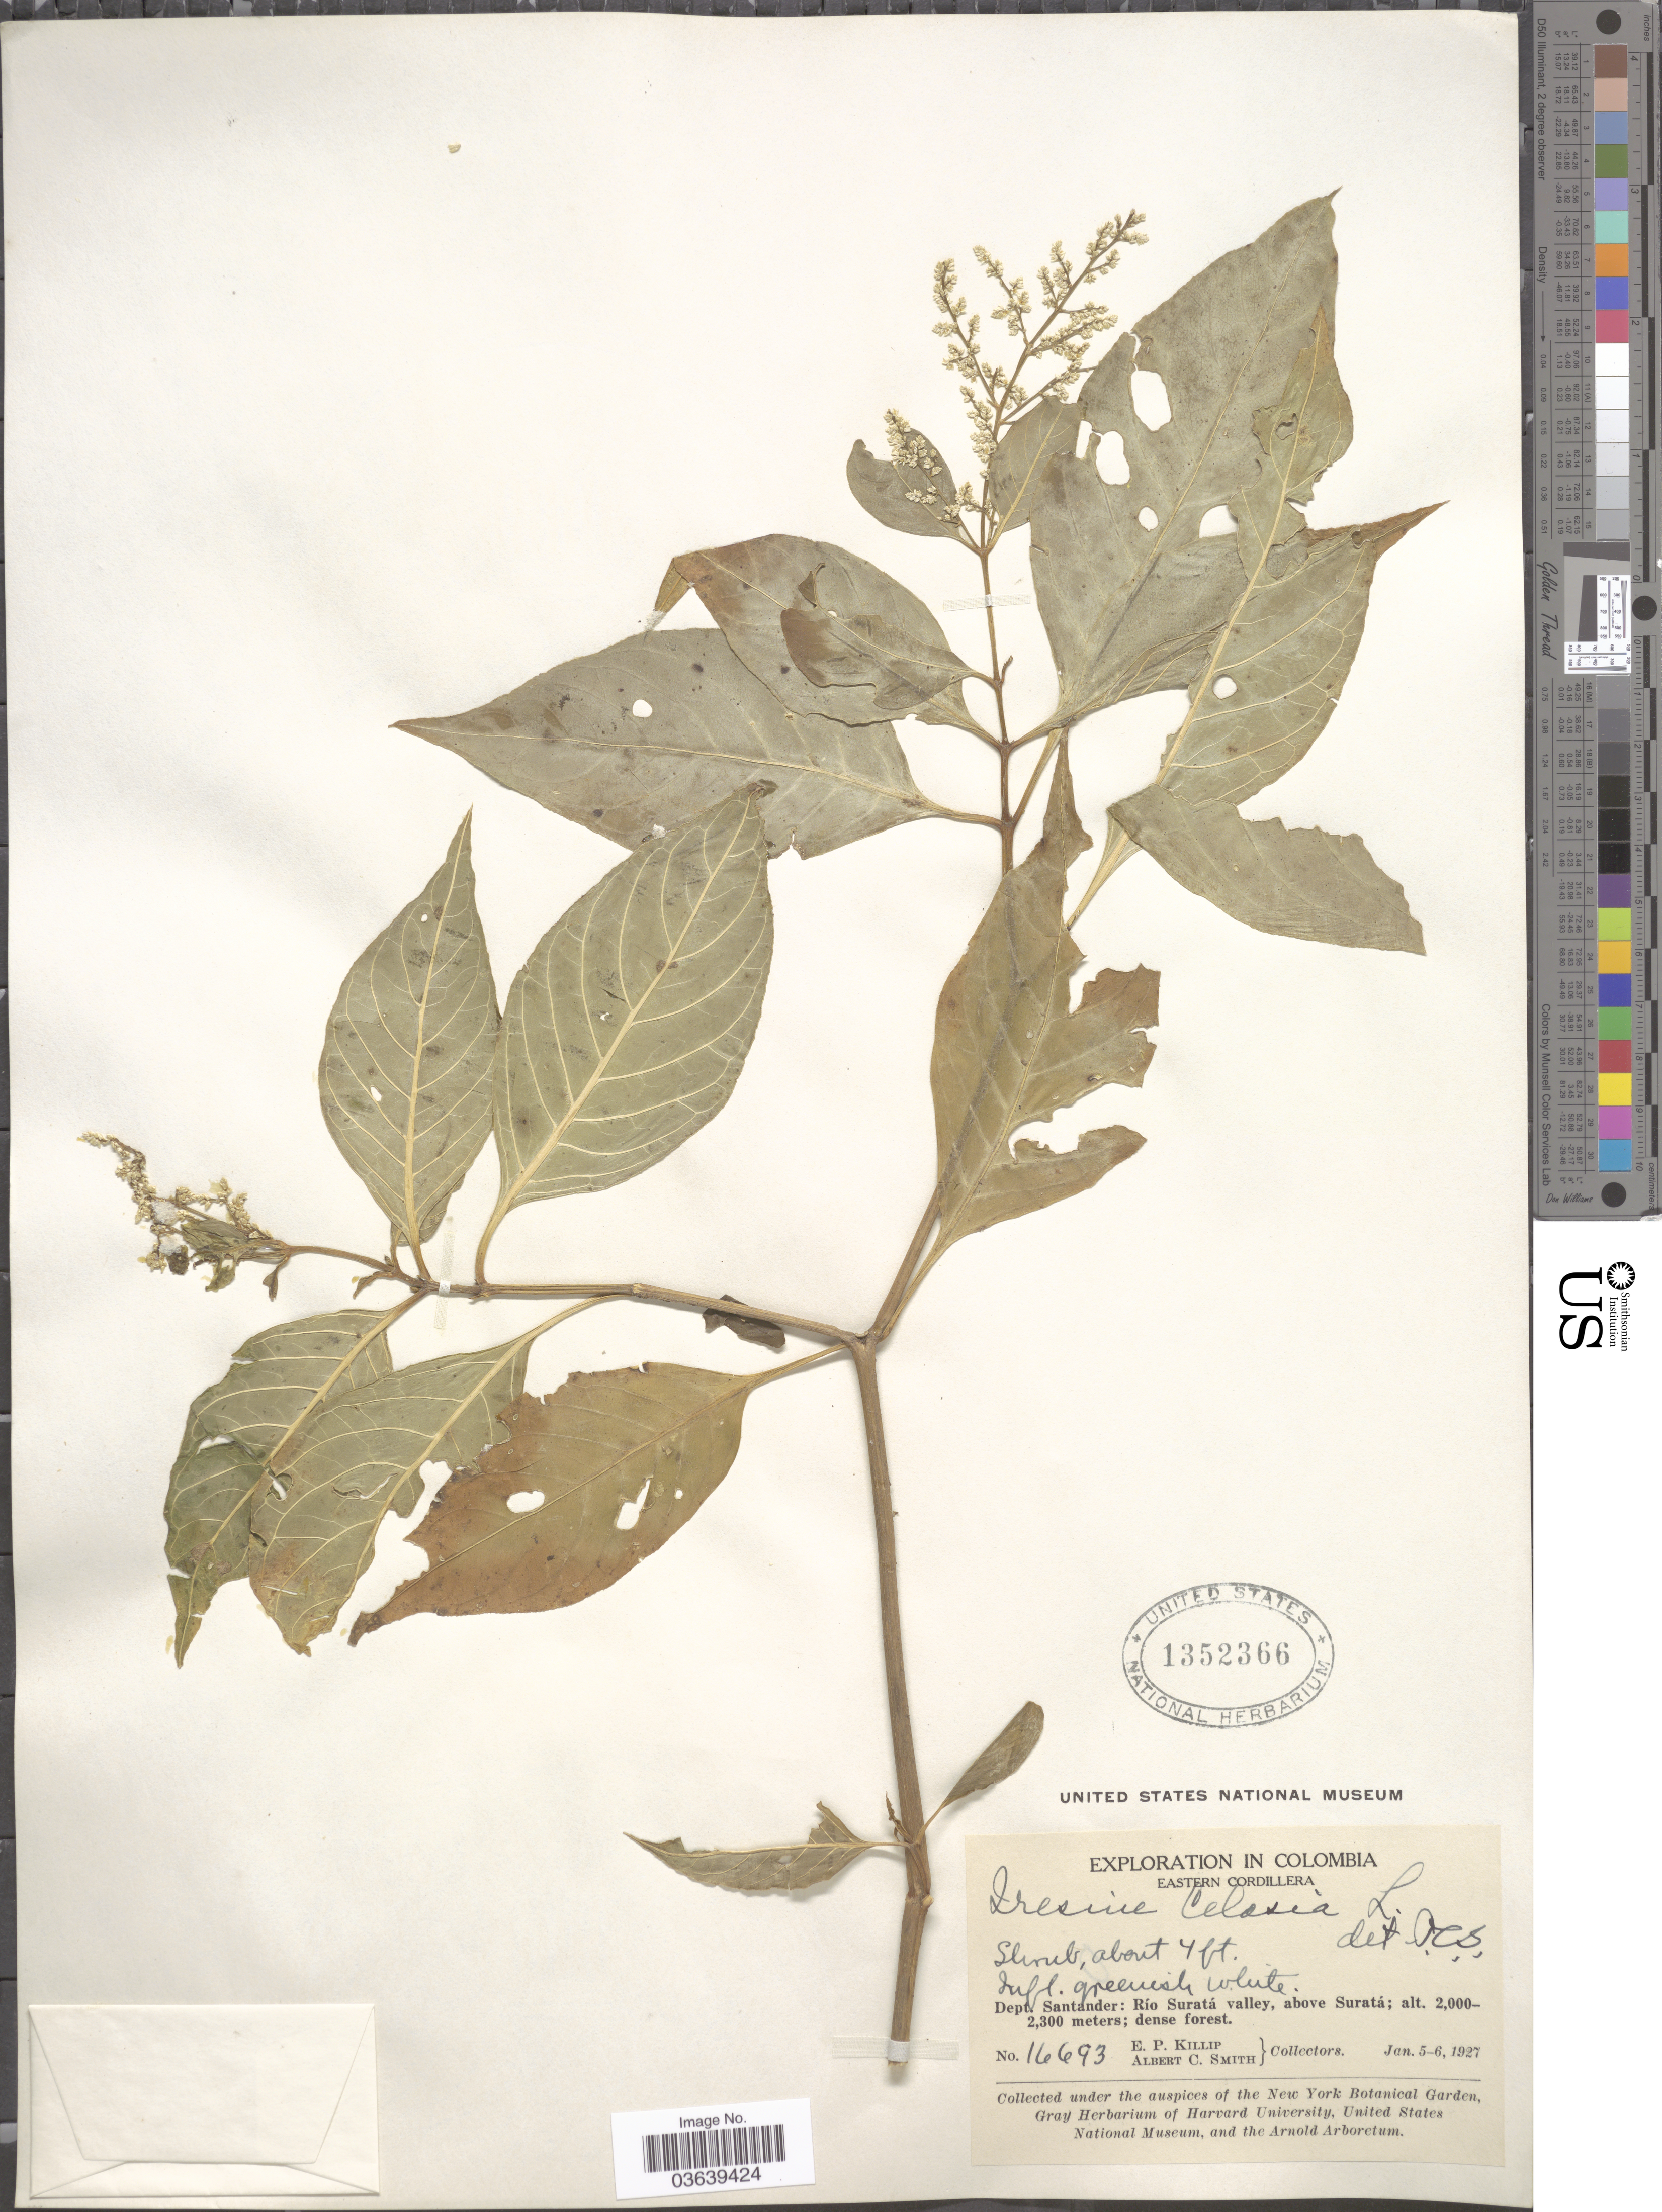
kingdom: Plantae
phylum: Tracheophyta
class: Magnoliopsida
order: Caryophyllales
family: Amaranthaceae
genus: Iresine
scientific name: Iresine celosia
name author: L.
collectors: E. P. Killip & A. C. Smith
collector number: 16693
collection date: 1927-01-05/1927-01-06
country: Colombia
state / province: Santander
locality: Eastern Cordillera. Dept. Santander: Río Suratá valley, above Suratá.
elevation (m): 2000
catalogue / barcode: US 1352366